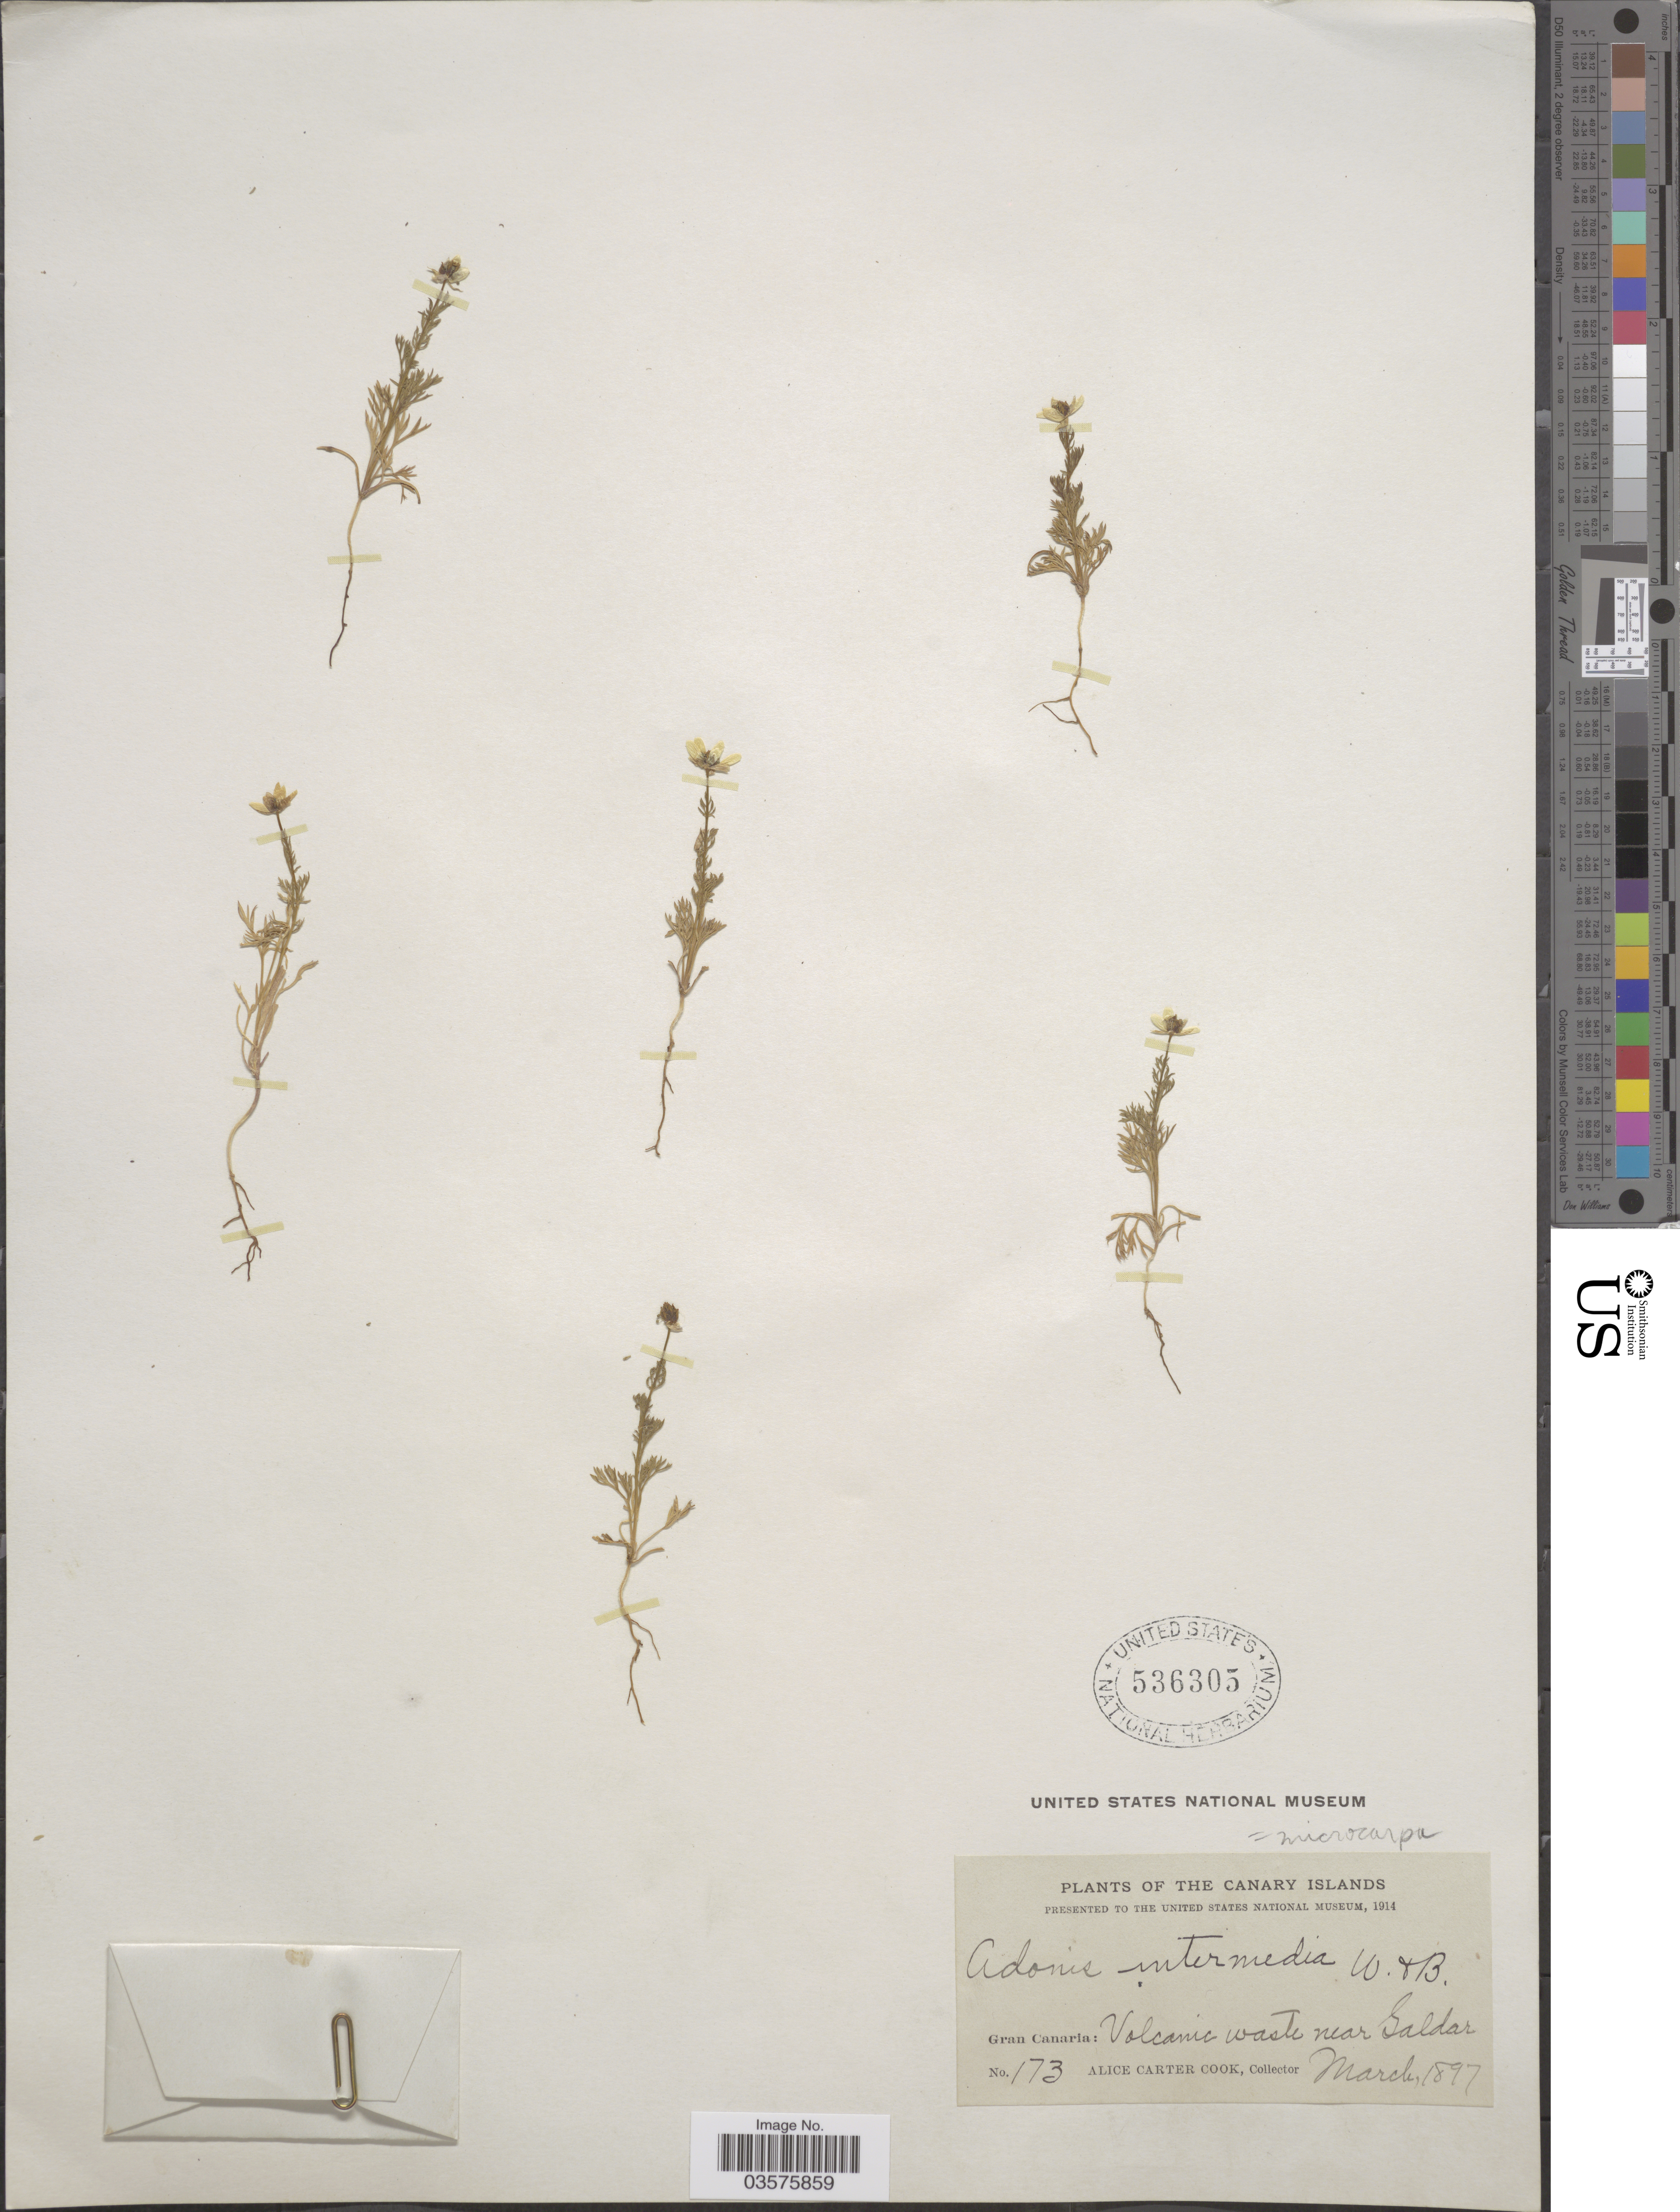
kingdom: Plantae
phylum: Tracheophyta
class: Magnoliopsida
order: Ranunculales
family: Ranunculaceae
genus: Adonis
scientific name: Adonis microcarpa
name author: DC.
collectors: Alice C. Cook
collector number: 173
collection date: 1897-03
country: Spain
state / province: Canarias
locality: The Canary Islands. Gran Canaria: Volcanic waste near Galdar.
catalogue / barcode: US 536305